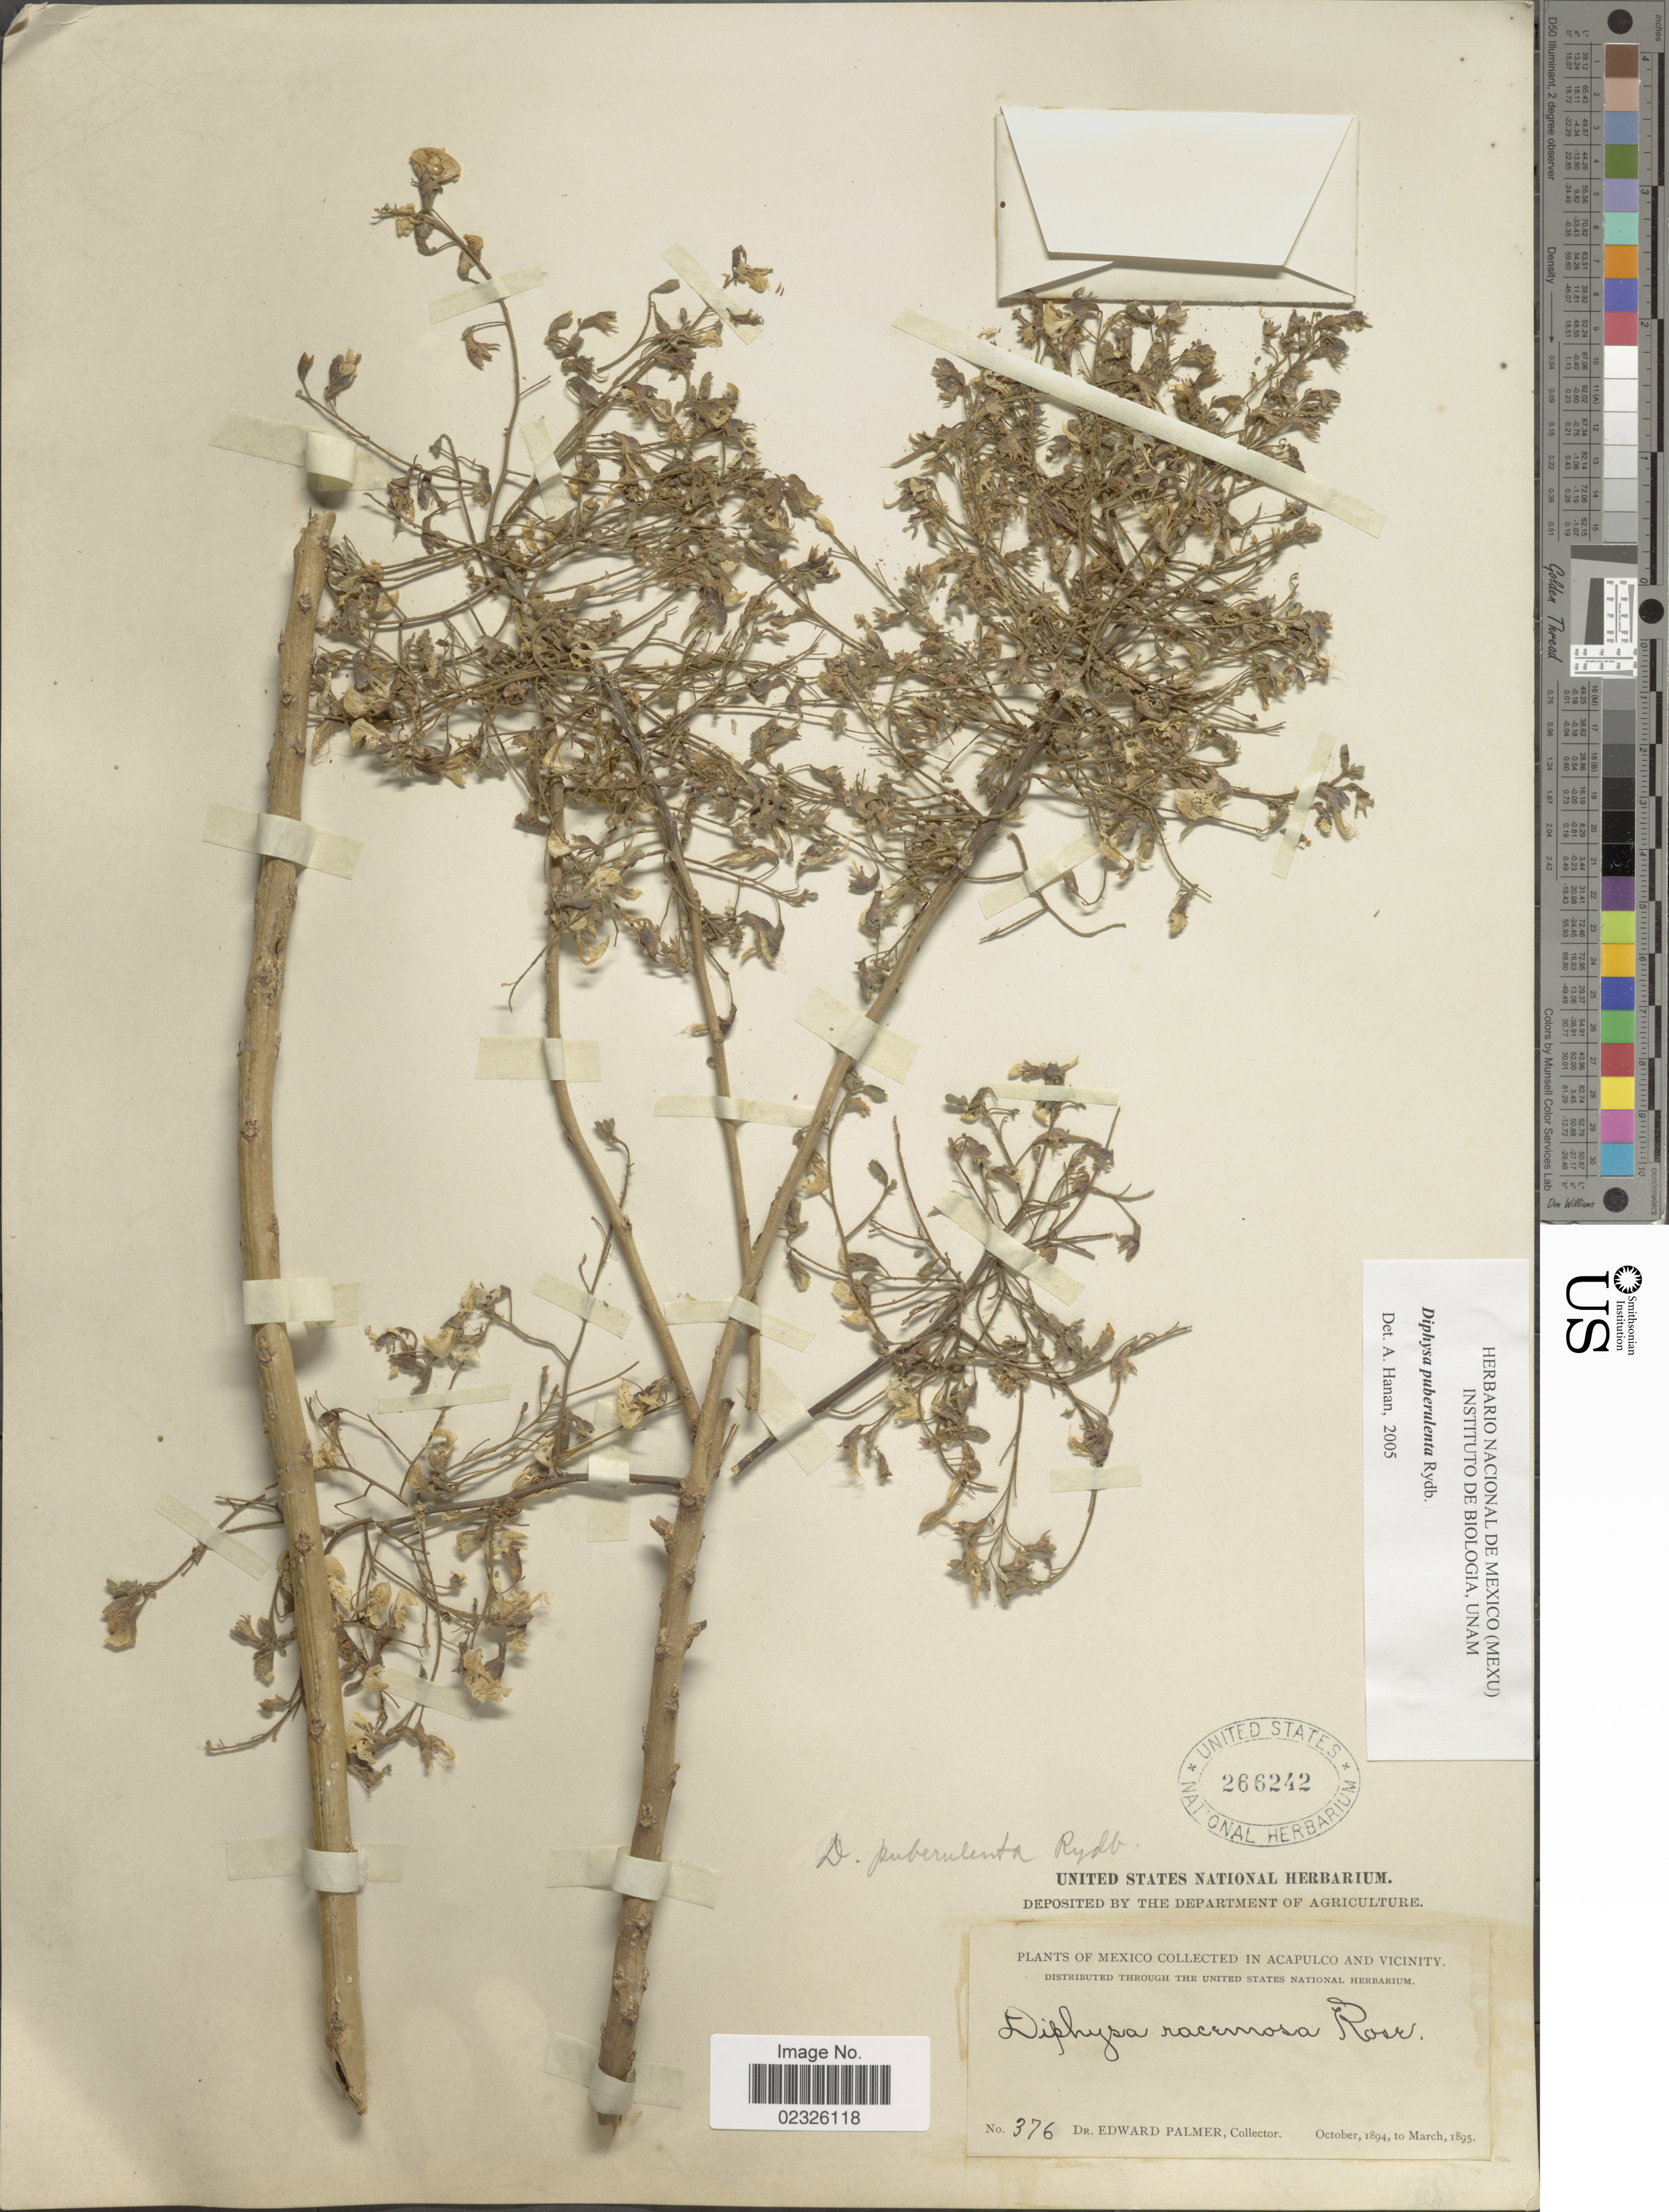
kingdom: Plantae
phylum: Tracheophyta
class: Magnoliopsida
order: Fabales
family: Fabaceae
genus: Diphysa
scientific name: Diphysa puberulenta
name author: Rydb.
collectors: E. Palmer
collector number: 376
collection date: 1894-10/1895-03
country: Mexico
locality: In Acapulco and Vicinity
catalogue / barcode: US 266242